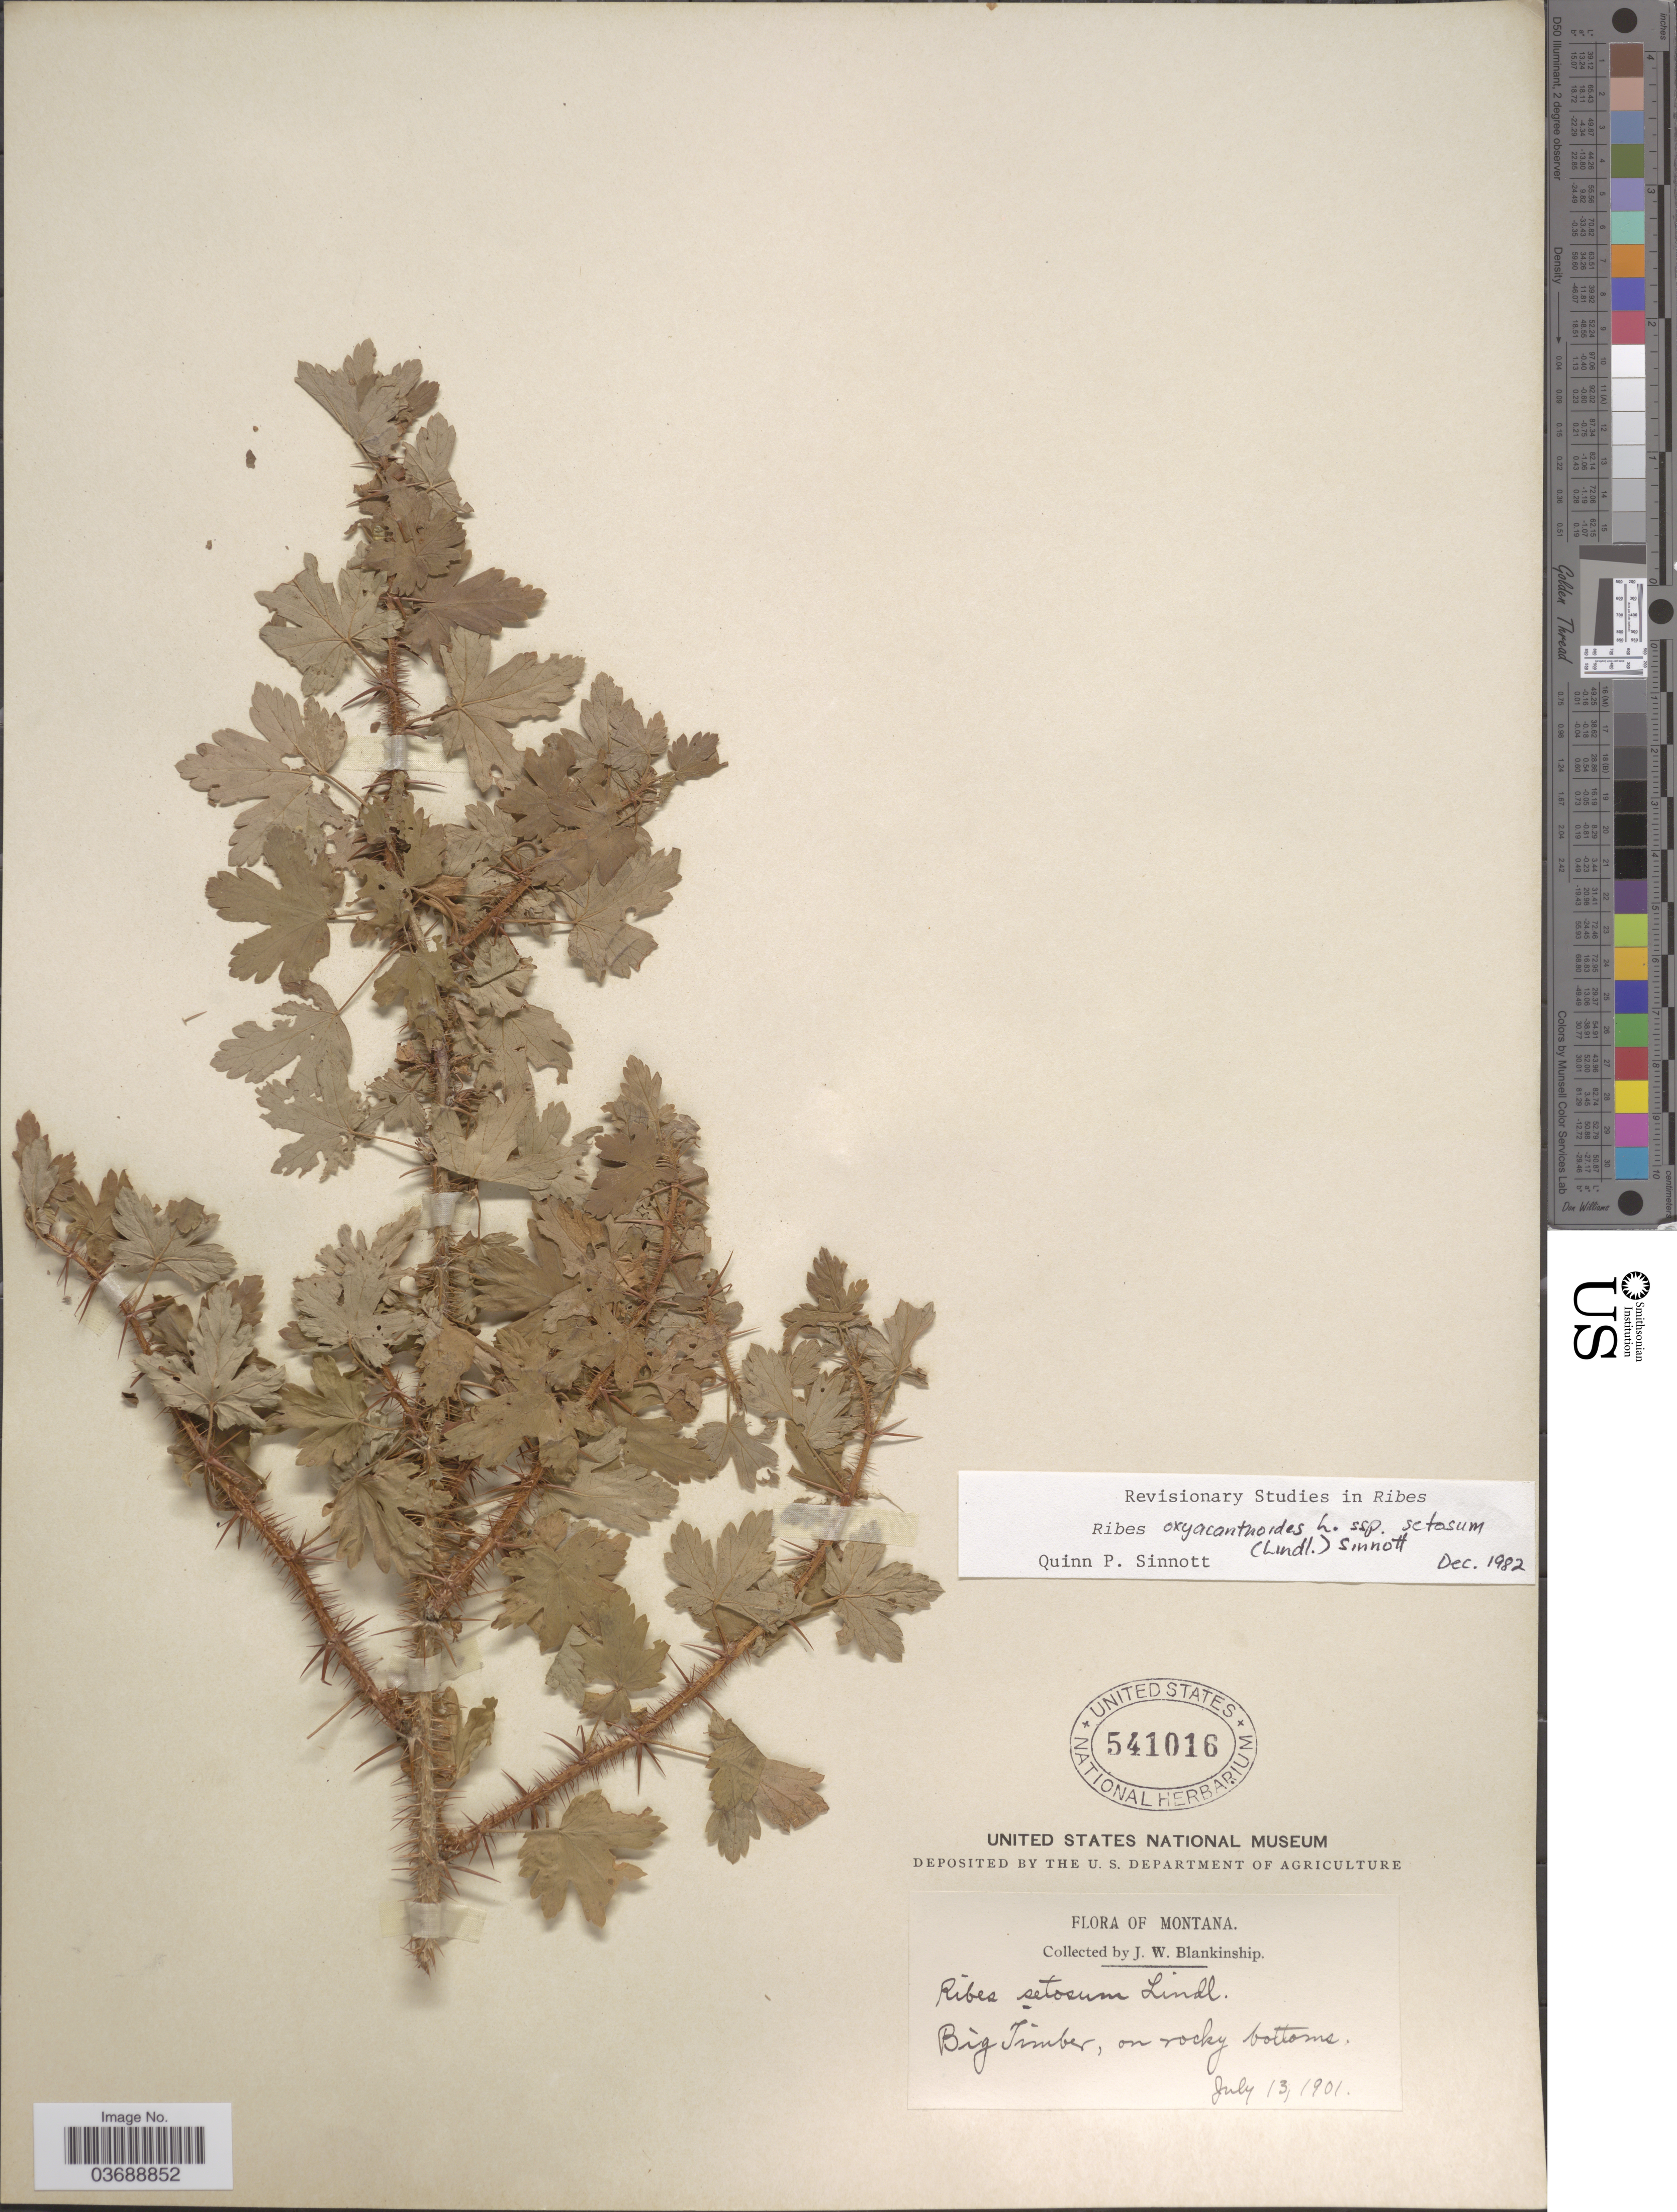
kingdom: Plantae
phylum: Tracheophyta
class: Magnoliopsida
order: Saxifragales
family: Grossulariaceae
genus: Ribes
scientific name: Ribes oxyacanthoides subsp. setosum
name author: (Lindl.) Q.P. Sinnott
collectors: J. W. Blankinship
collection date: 1901-07-13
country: United States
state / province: Montana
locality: Big Timber, on rocky bottoms.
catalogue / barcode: US 541016